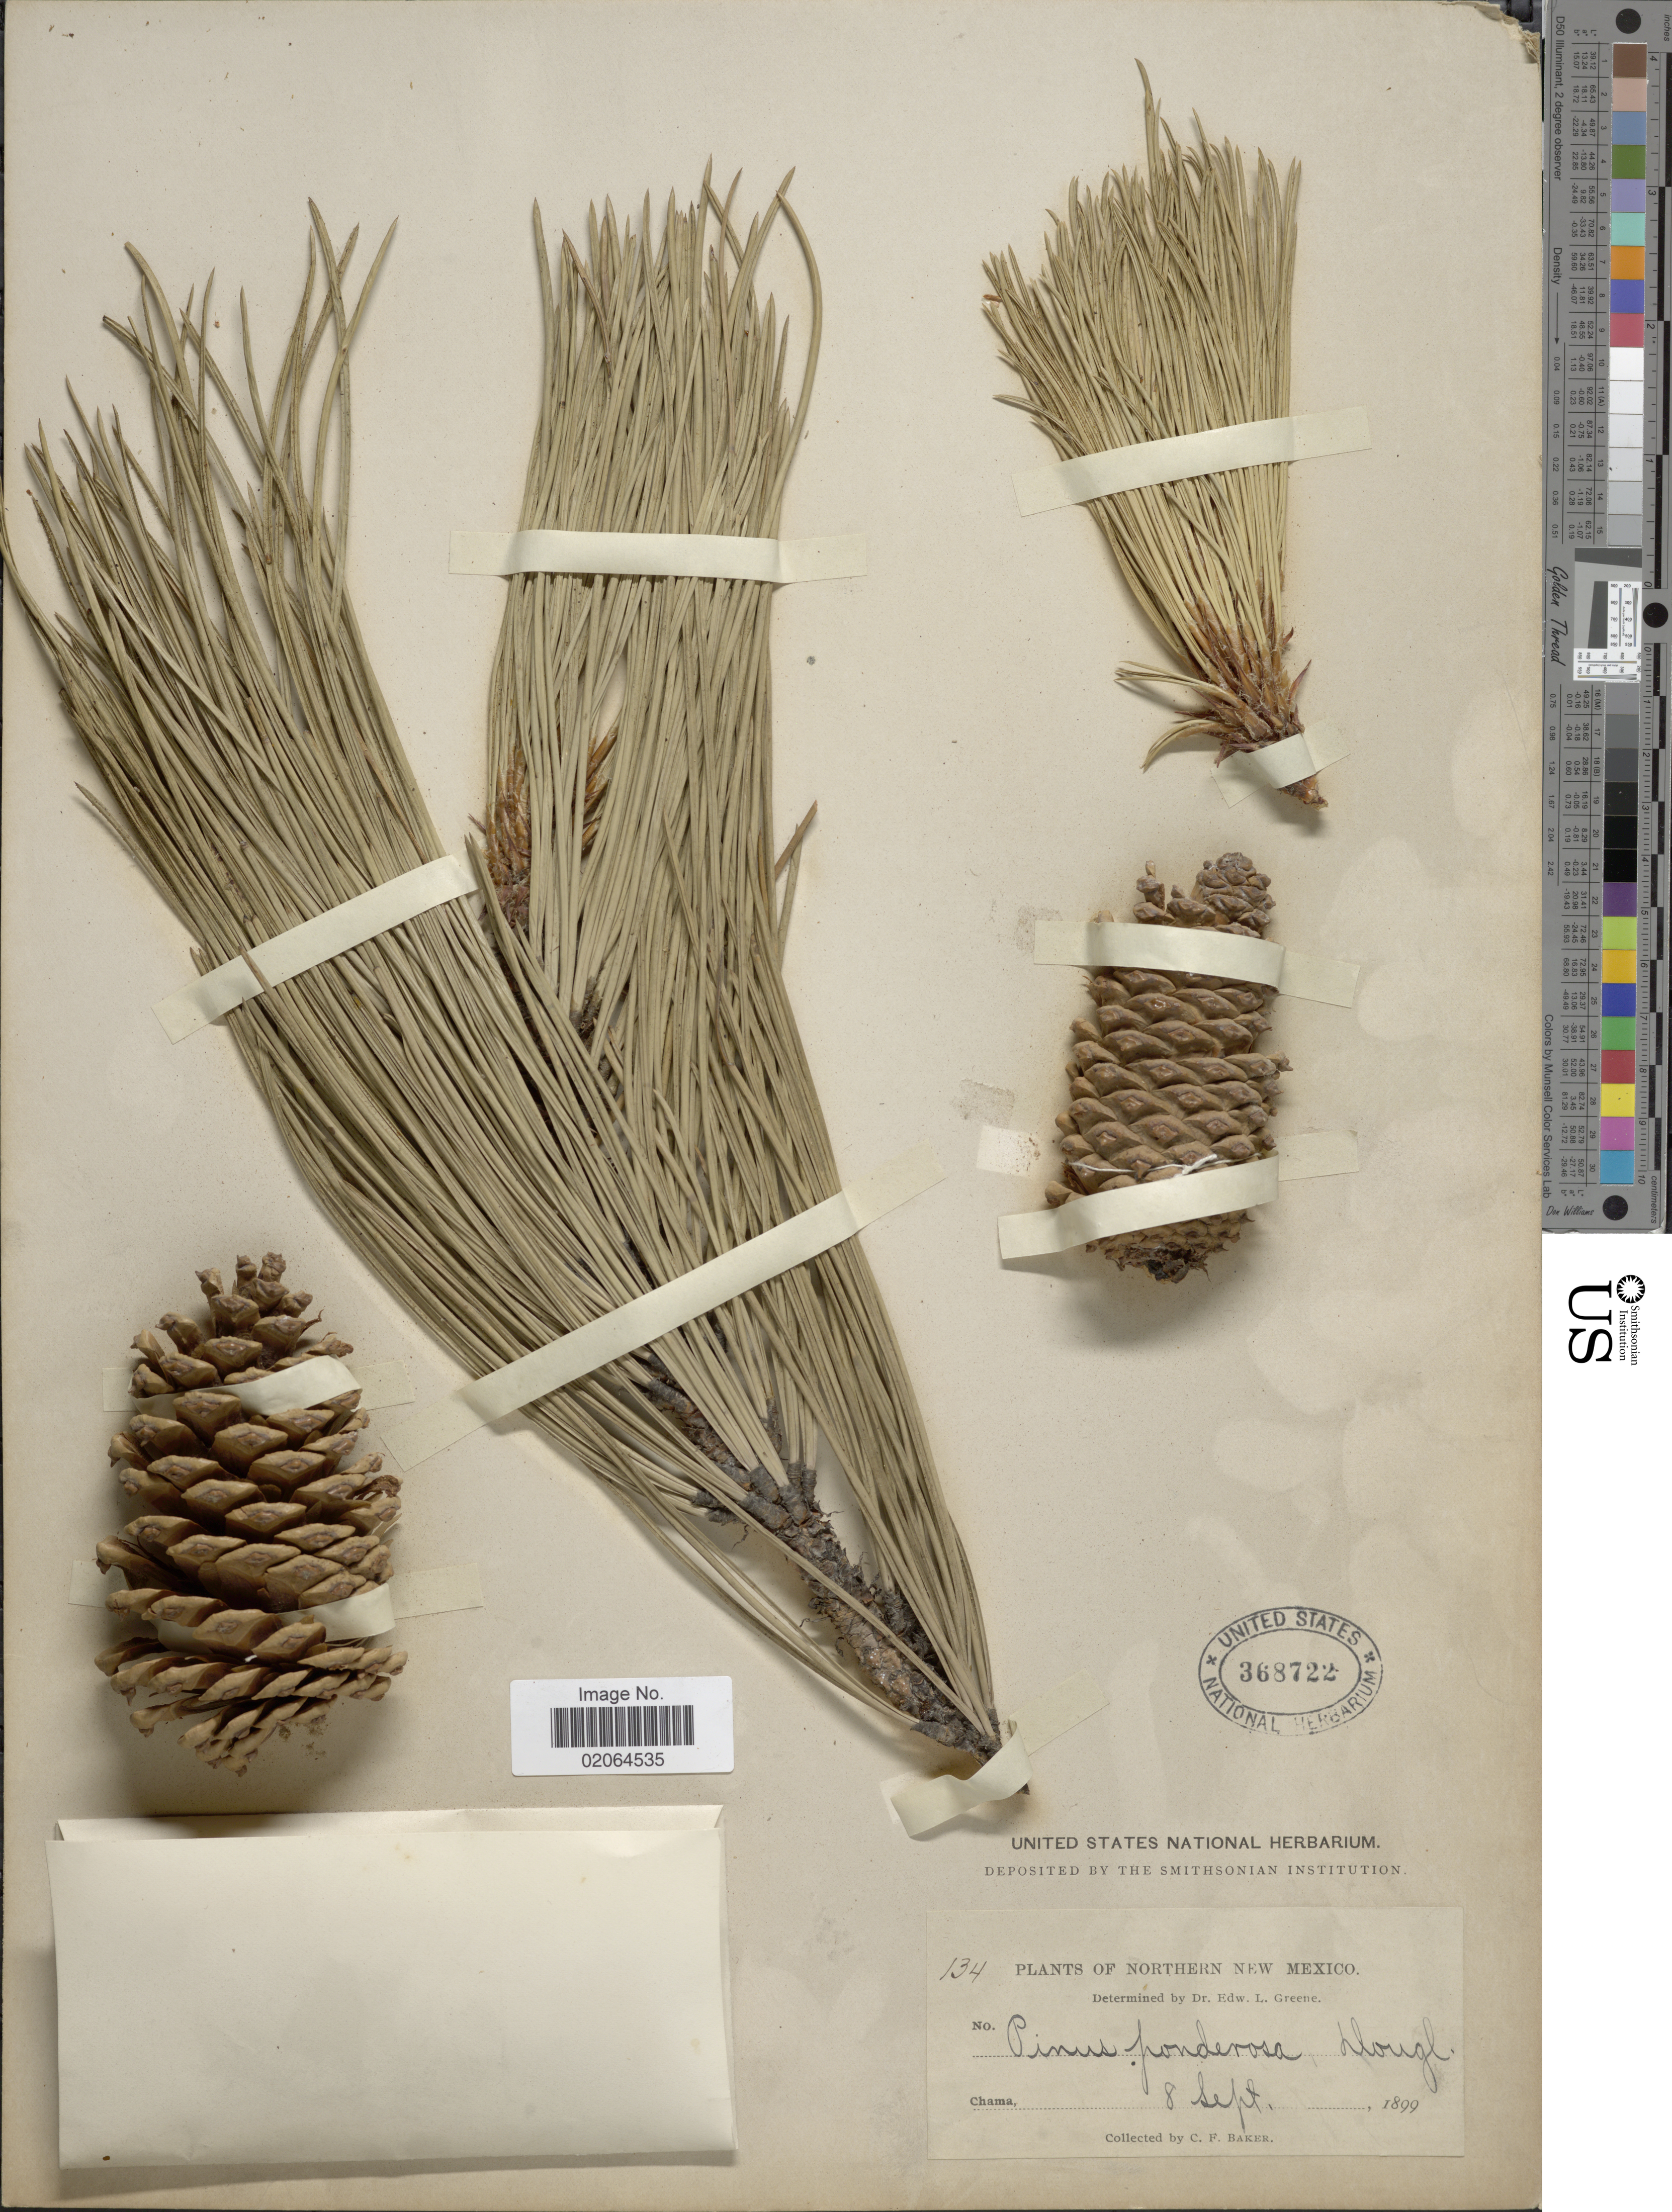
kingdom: Plantae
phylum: Tracheophyta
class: Pinopsida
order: Pinales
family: Pinaceae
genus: Pinus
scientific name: Pinus ponderosa var. scopulorum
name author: Engelm.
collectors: C. F. Baker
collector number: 134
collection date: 1899-09-08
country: United States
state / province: New Mexico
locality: Northern New Mexico,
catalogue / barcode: US 368722